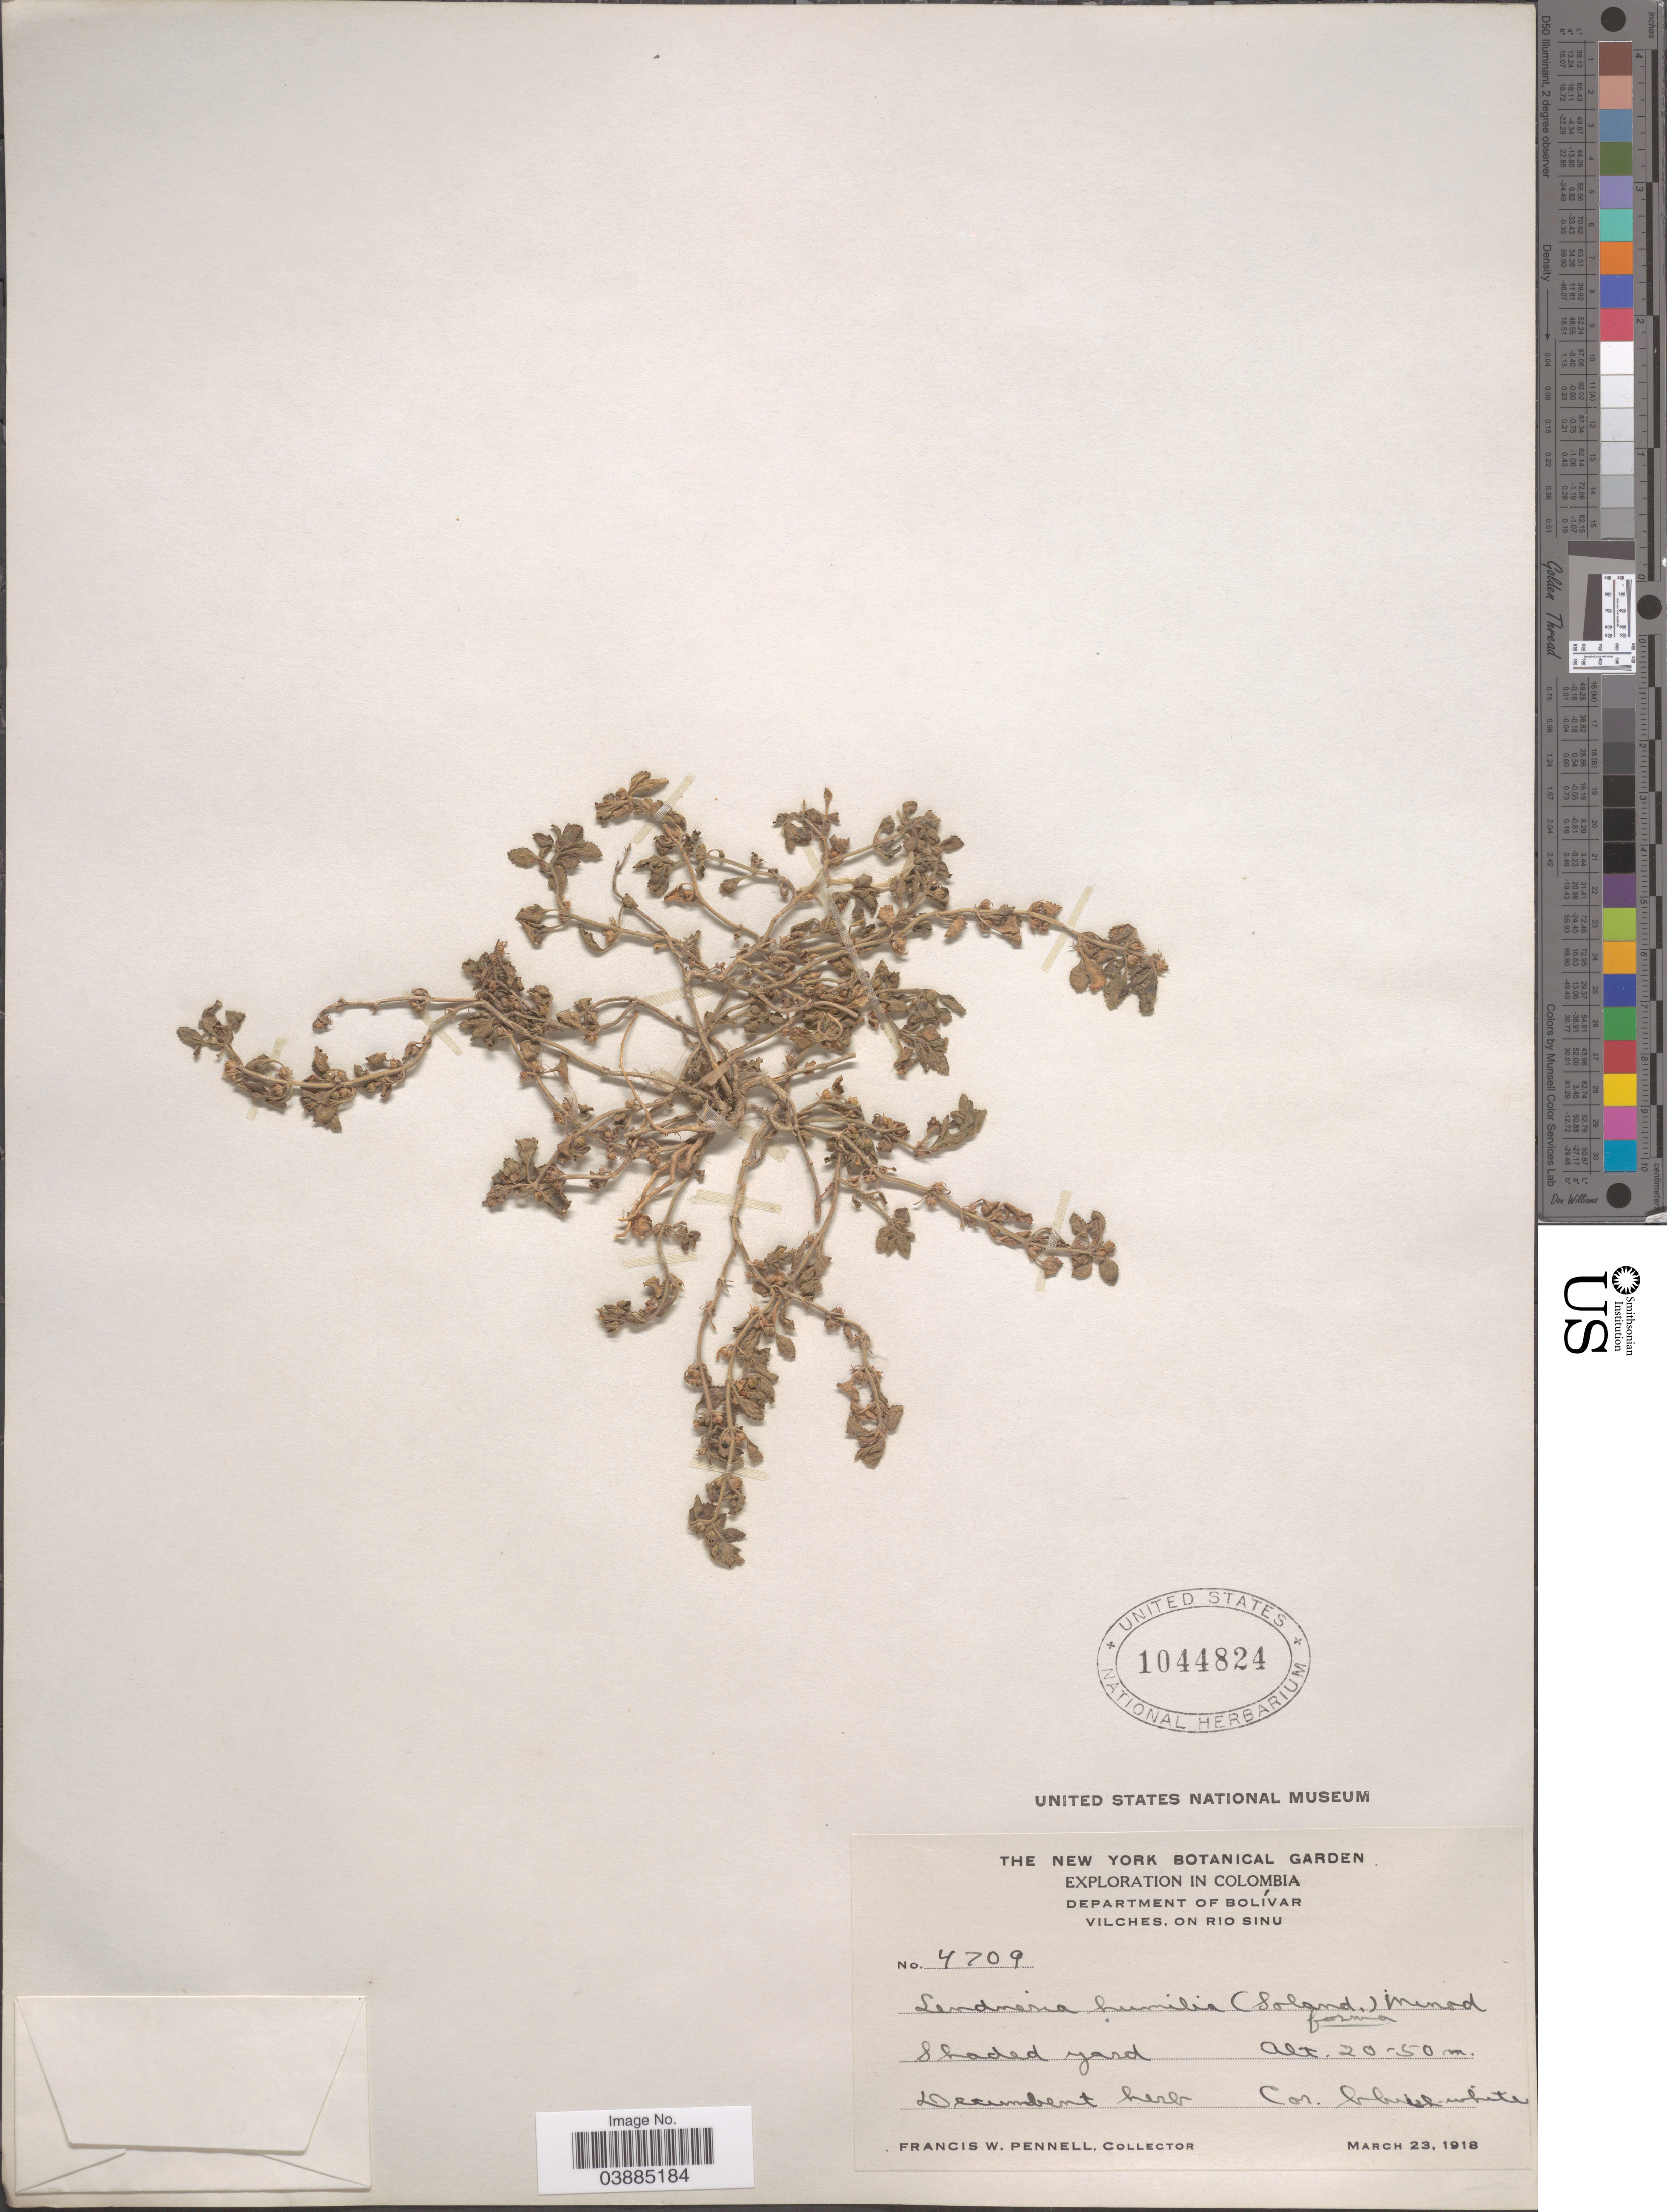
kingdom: Plantae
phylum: Tracheophyta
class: Magnoliopsida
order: Lamiales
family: Plantaginaceae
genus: Stemodia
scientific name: Stemodia verticillata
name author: (Mill.) Hassl.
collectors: F. W. Pennell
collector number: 4709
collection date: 1918-03-23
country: Colombia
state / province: Bolívar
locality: Department of Bolívar. Vilches, on Rio Sinu.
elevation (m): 20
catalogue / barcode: US 1044824